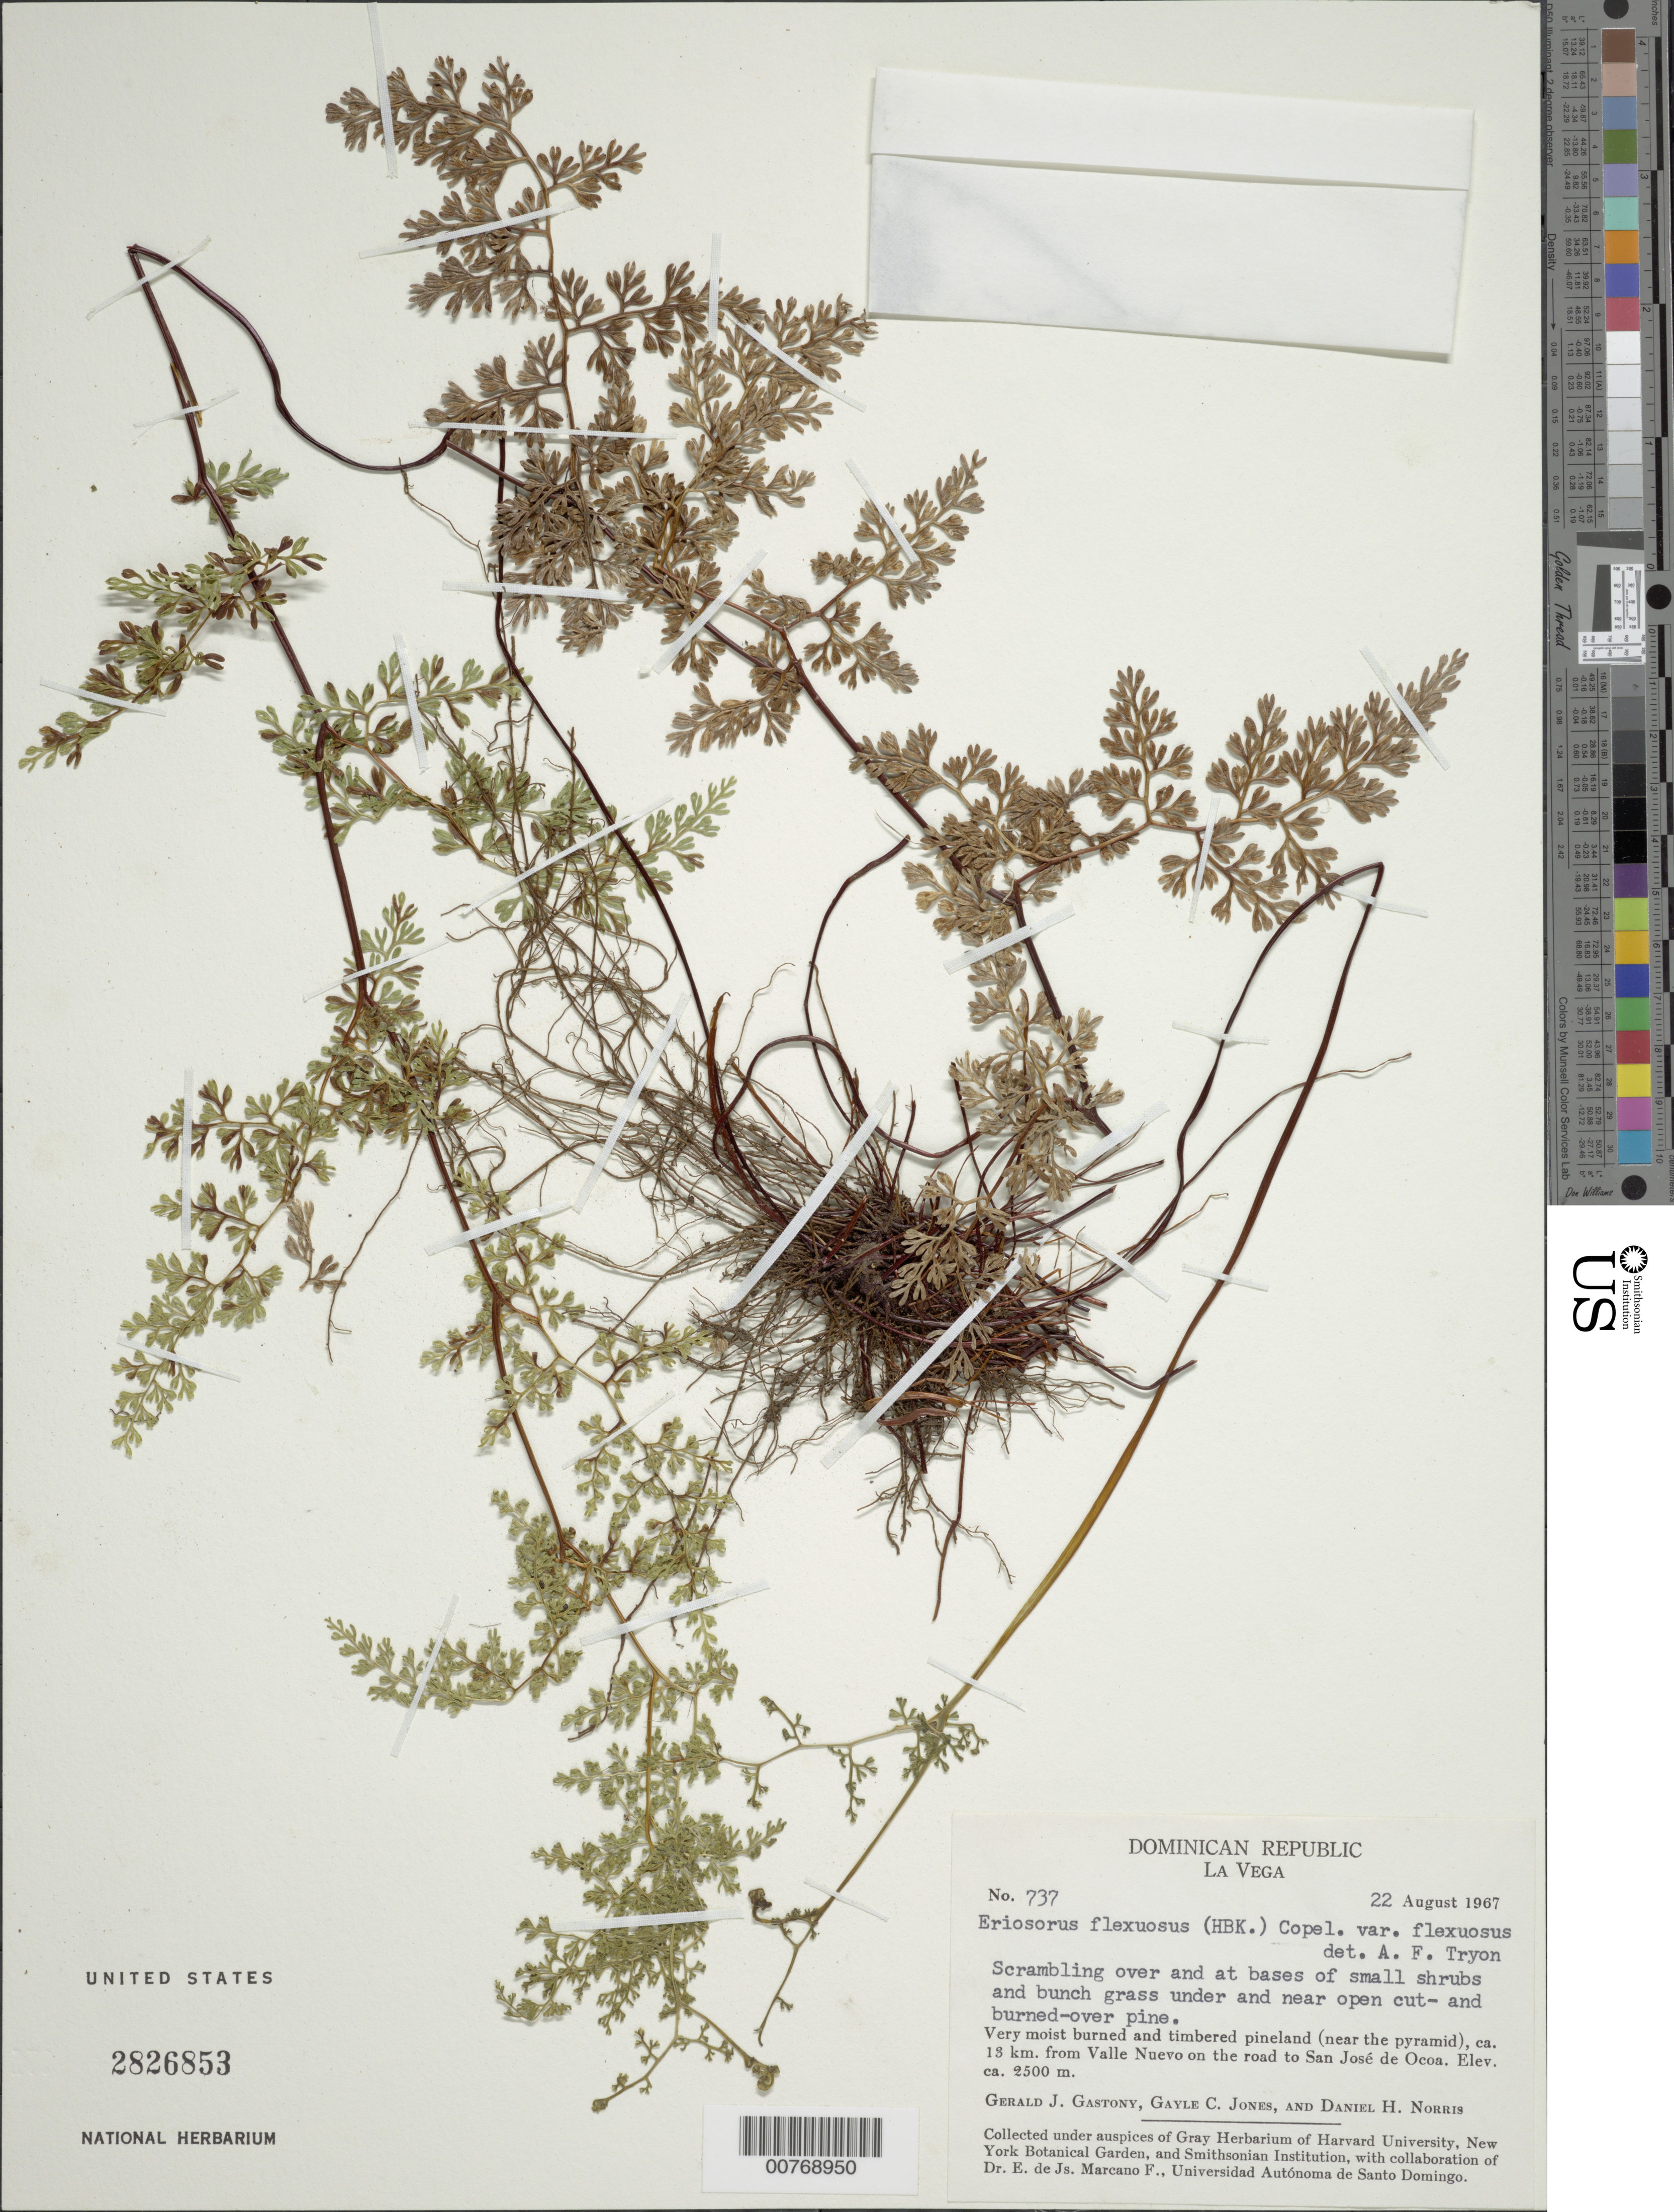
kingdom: Plantae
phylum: Tracheophyta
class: Polypodiopsida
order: Polypodiales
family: Pteridaceae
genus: Jamesonia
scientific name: Jamesonia flexuosa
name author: (Humb. & Bonpl.) Christenh.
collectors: G. Gastony, G. C. Jones & D. H. Norris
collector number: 737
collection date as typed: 22 Aug 1967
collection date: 1967-08-22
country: Dominican Republic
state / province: La Vega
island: Hispaniola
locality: Provincia La Vega. Along road from Constanza to Valle Nuevo, 5 km from Valle Nuevo. On S facing slope of conglomeratic rocky prominence in the open, much disturbed cut- and burned-over pine area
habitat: Under and near open cut- and burned-over pine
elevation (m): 2500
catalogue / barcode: US 2826853